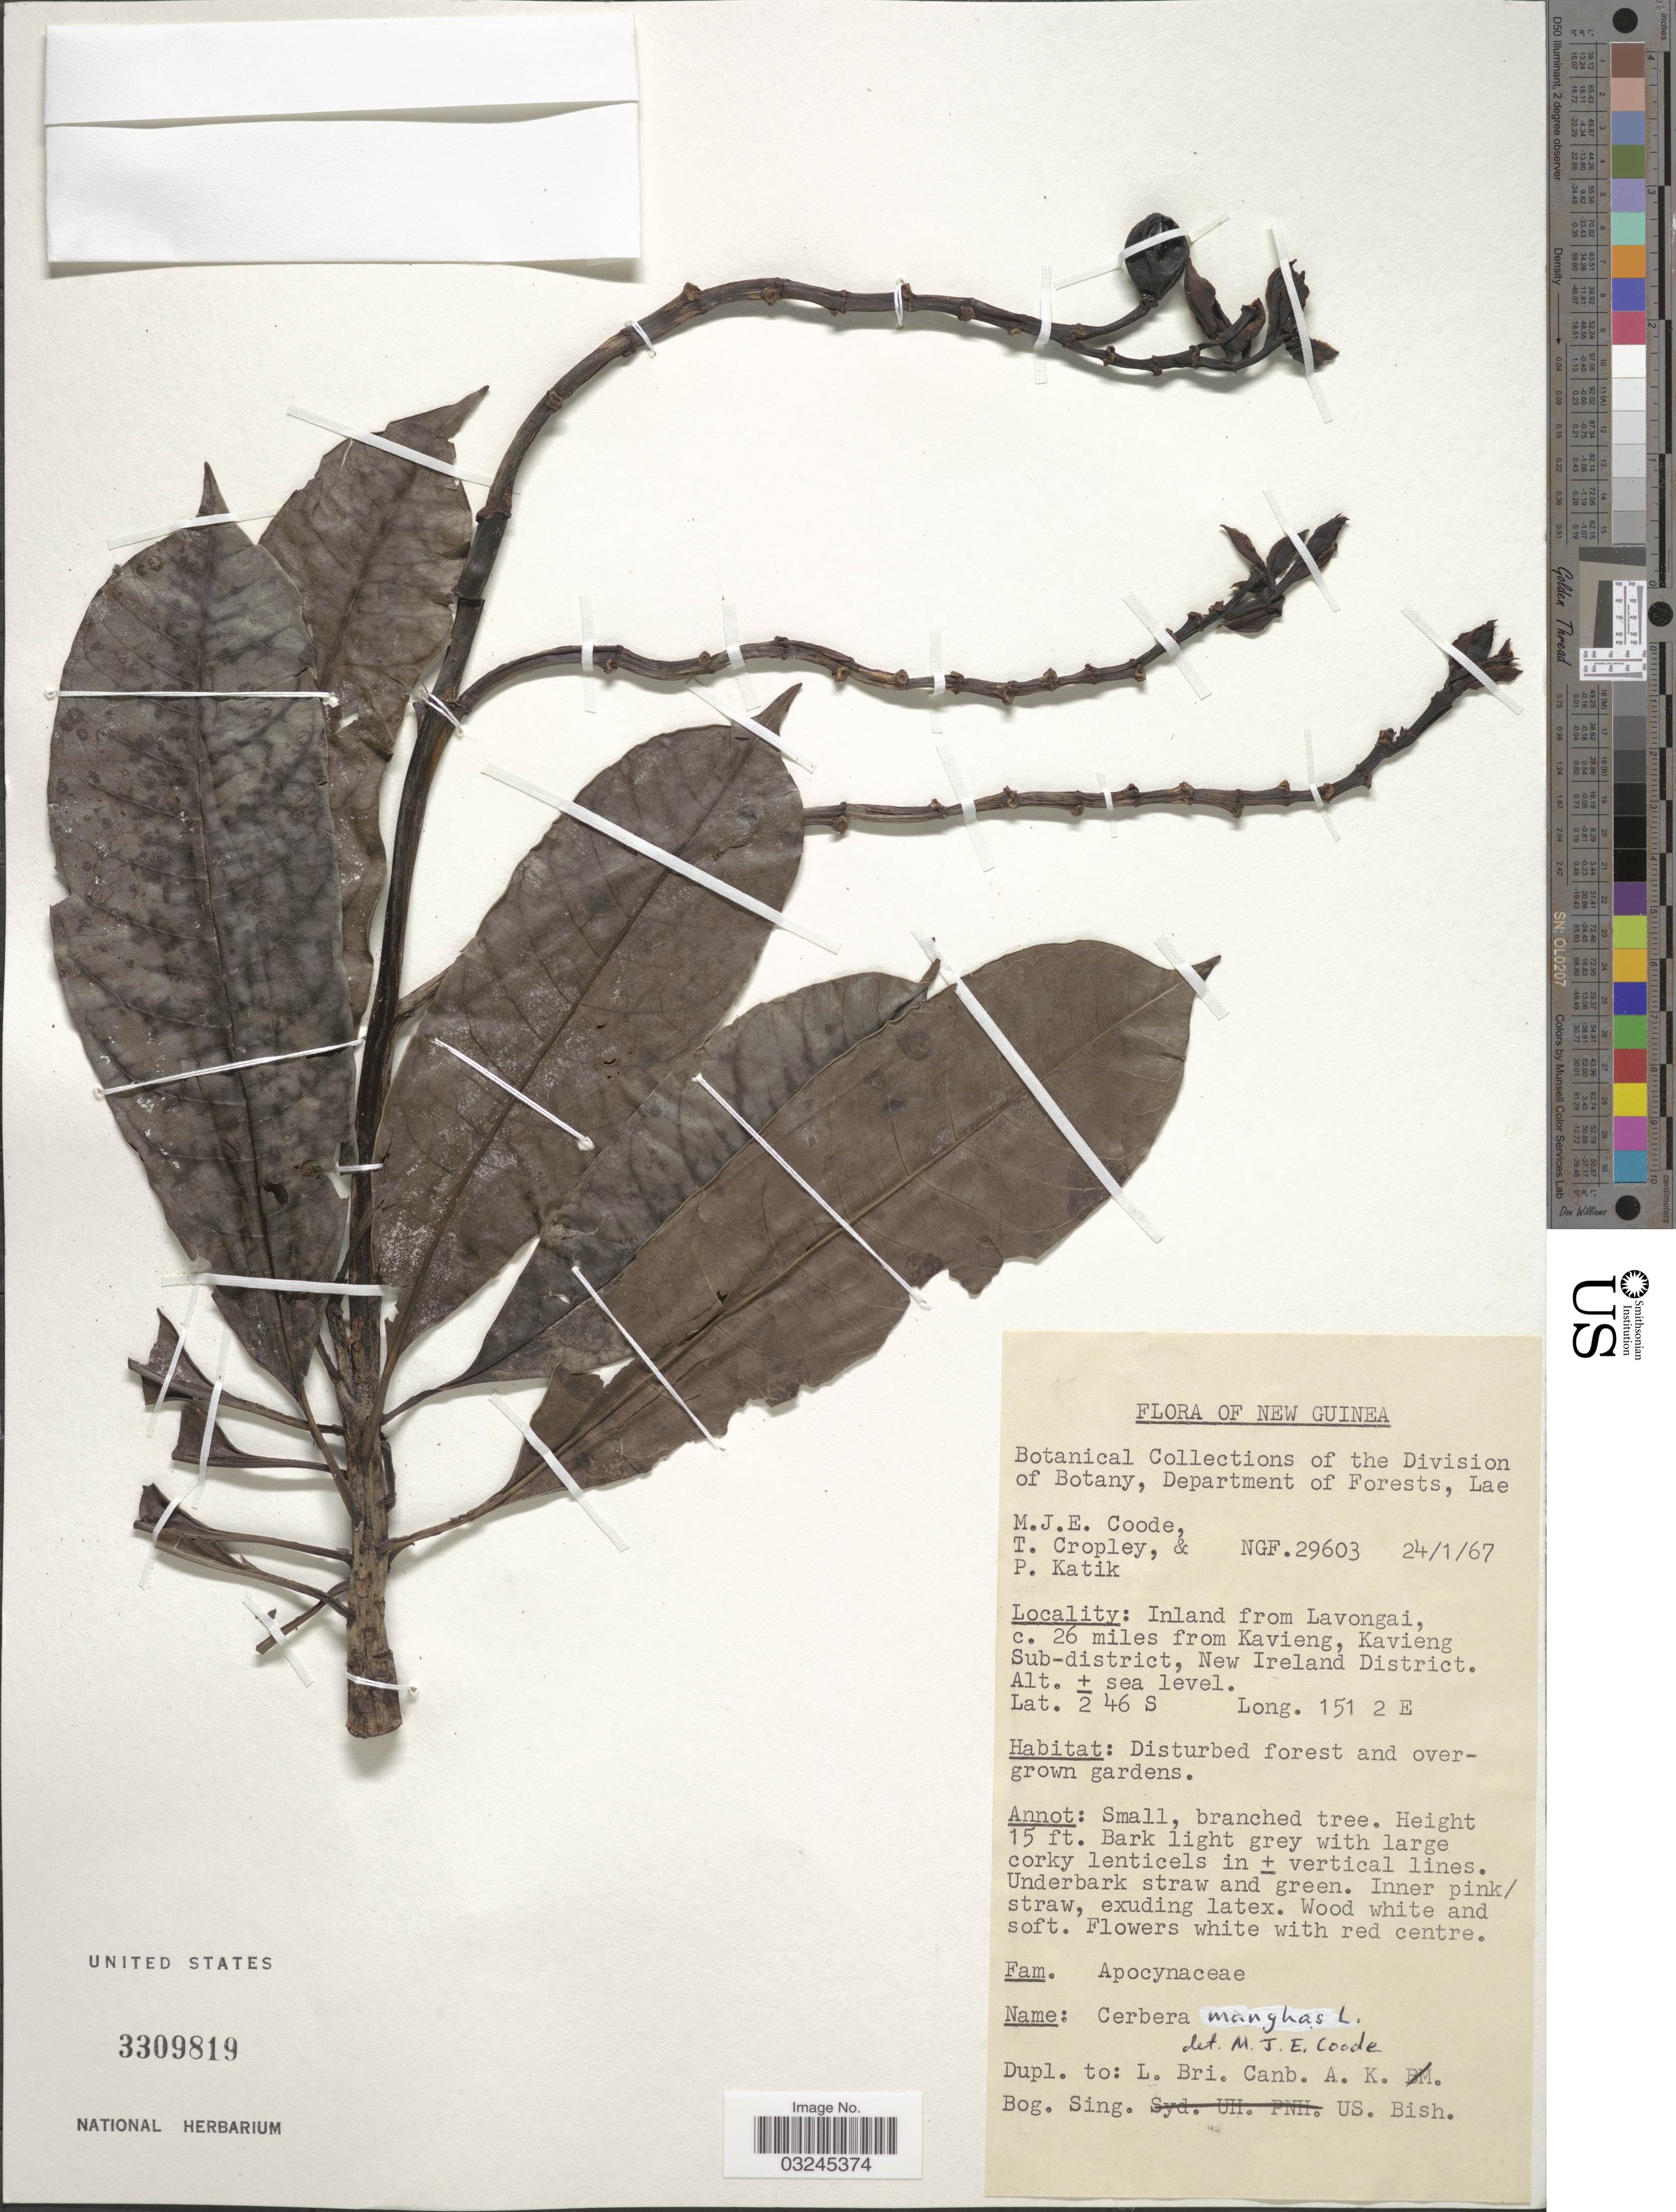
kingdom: Plantae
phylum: Tracheophyta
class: Magnoliopsida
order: Gentianales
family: Apocynaceae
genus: Cerbera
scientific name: Cerbera manghas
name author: L.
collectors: M. J. E. Coode, T. Cropley & P. Katik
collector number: NGF29603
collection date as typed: Transcribed d/m/y: 24/1/67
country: Papua New Guinea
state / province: New Ireland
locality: New Guinea. Inland from Lavongai, c. 26 miles from Kavieng, Kavieng Sub-district, New Ireland District.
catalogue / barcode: US 3309819